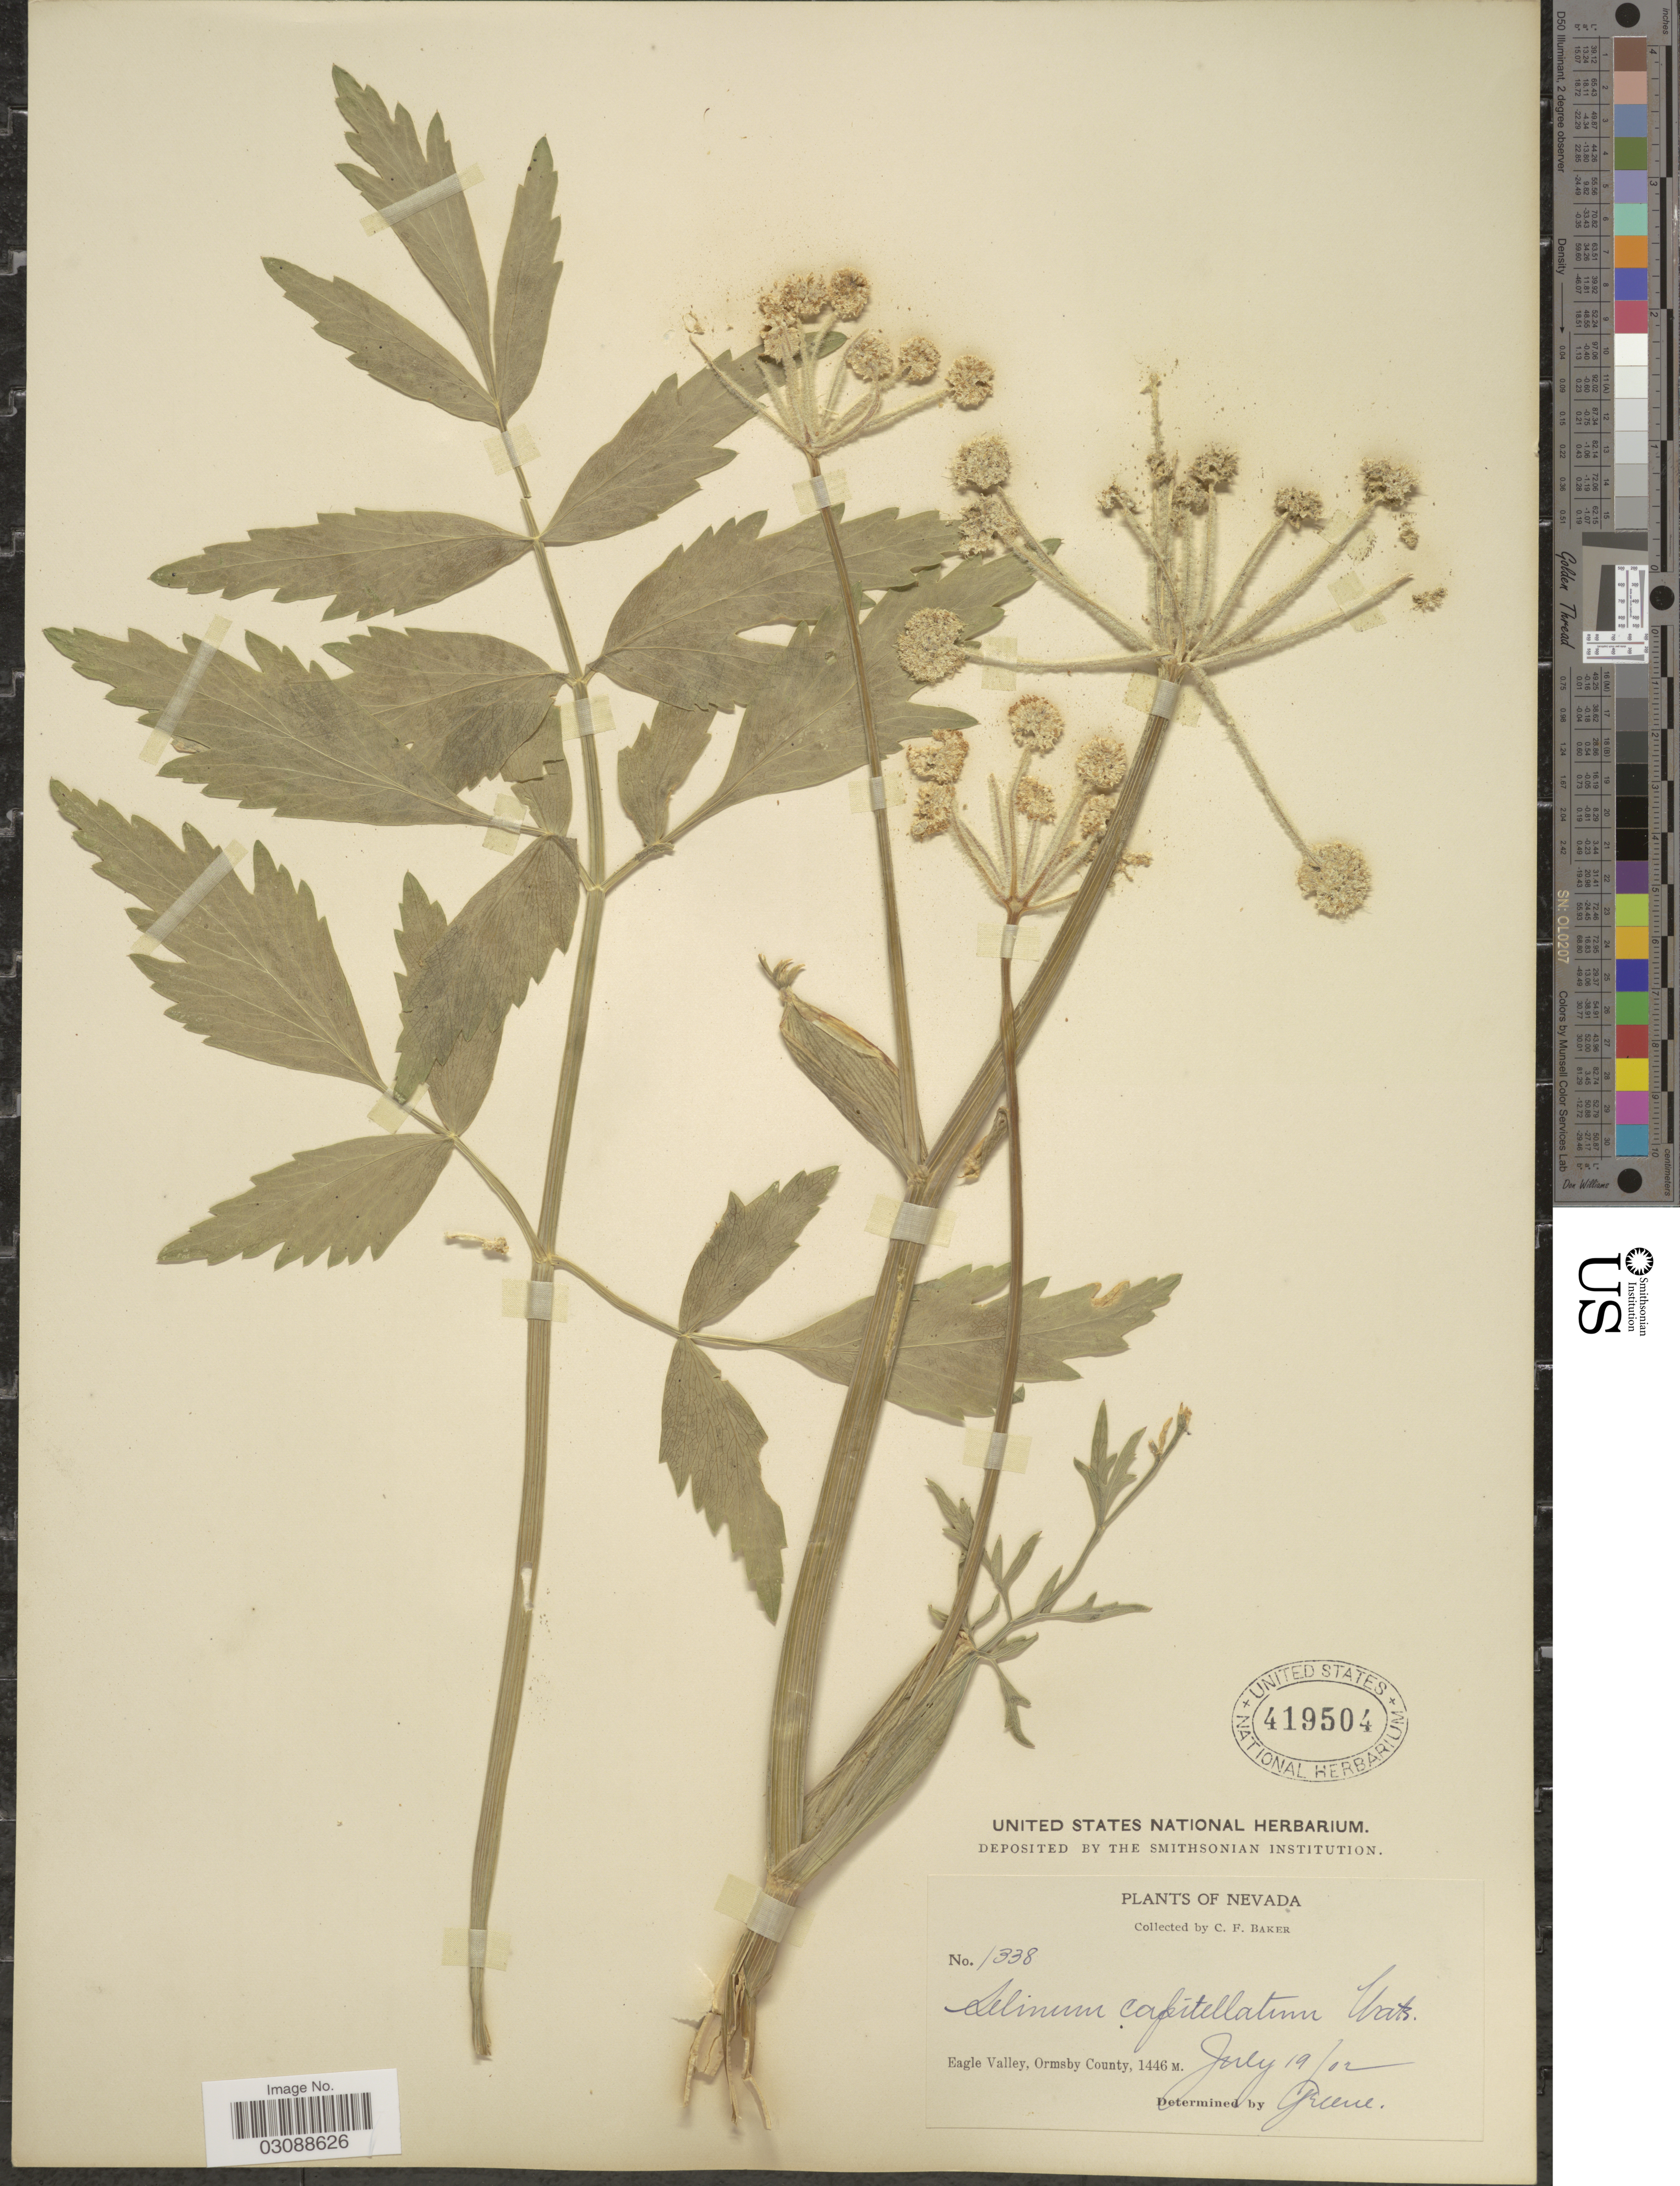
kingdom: Plantae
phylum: Tracheophyta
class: Magnoliopsida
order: Apiales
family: Apiaceae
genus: Sphenosciadium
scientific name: Sphenosciadium capitellatum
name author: A. Gray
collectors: C. F. Baker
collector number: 1338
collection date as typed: Transcribed d/m/y: 19/7/2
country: United States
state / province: Nevada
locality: Eagle Valley, Ormsby County.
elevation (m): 1446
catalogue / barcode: US 419504